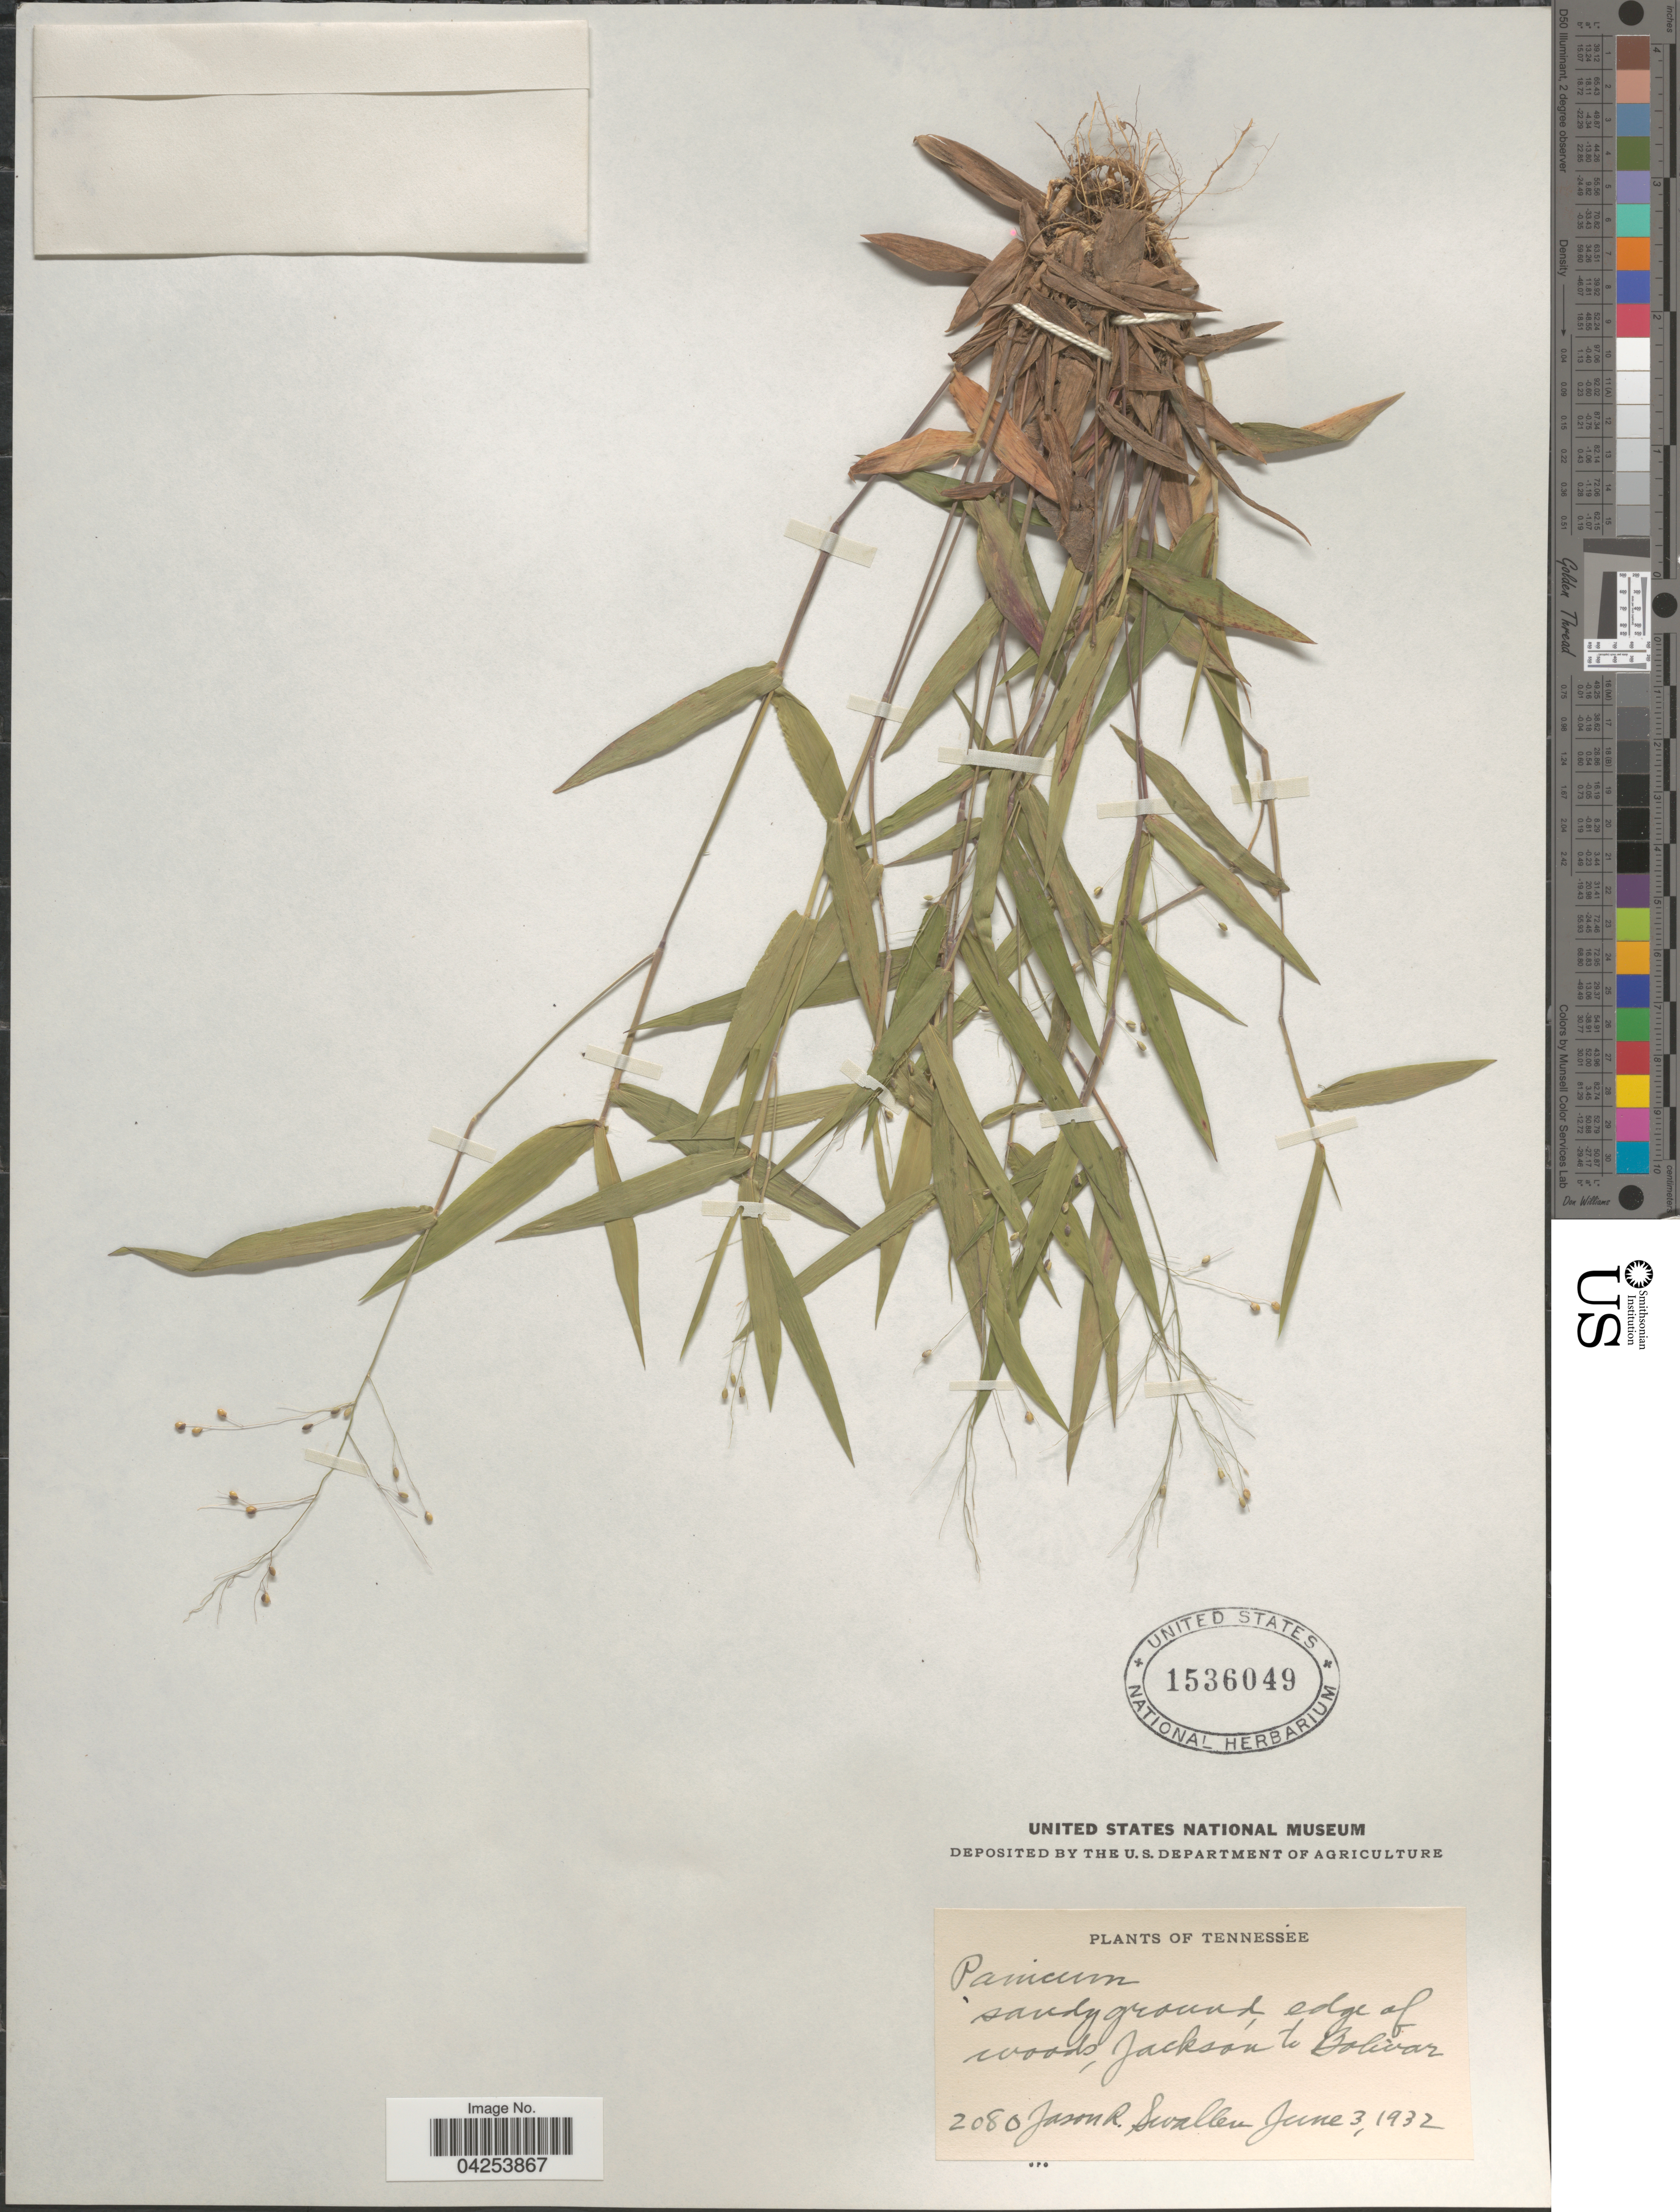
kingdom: Plantae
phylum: Tracheophyta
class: Liliopsida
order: Poales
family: Poaceae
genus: Dichanthelium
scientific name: Dichanthelium commutatum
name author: (Schult.) Gould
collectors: J. R. Swallen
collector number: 2080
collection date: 1932-06-03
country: United States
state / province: Tennessee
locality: Sandy ground, edge of woods, Jackson to Bolivar.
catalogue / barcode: US 1536049